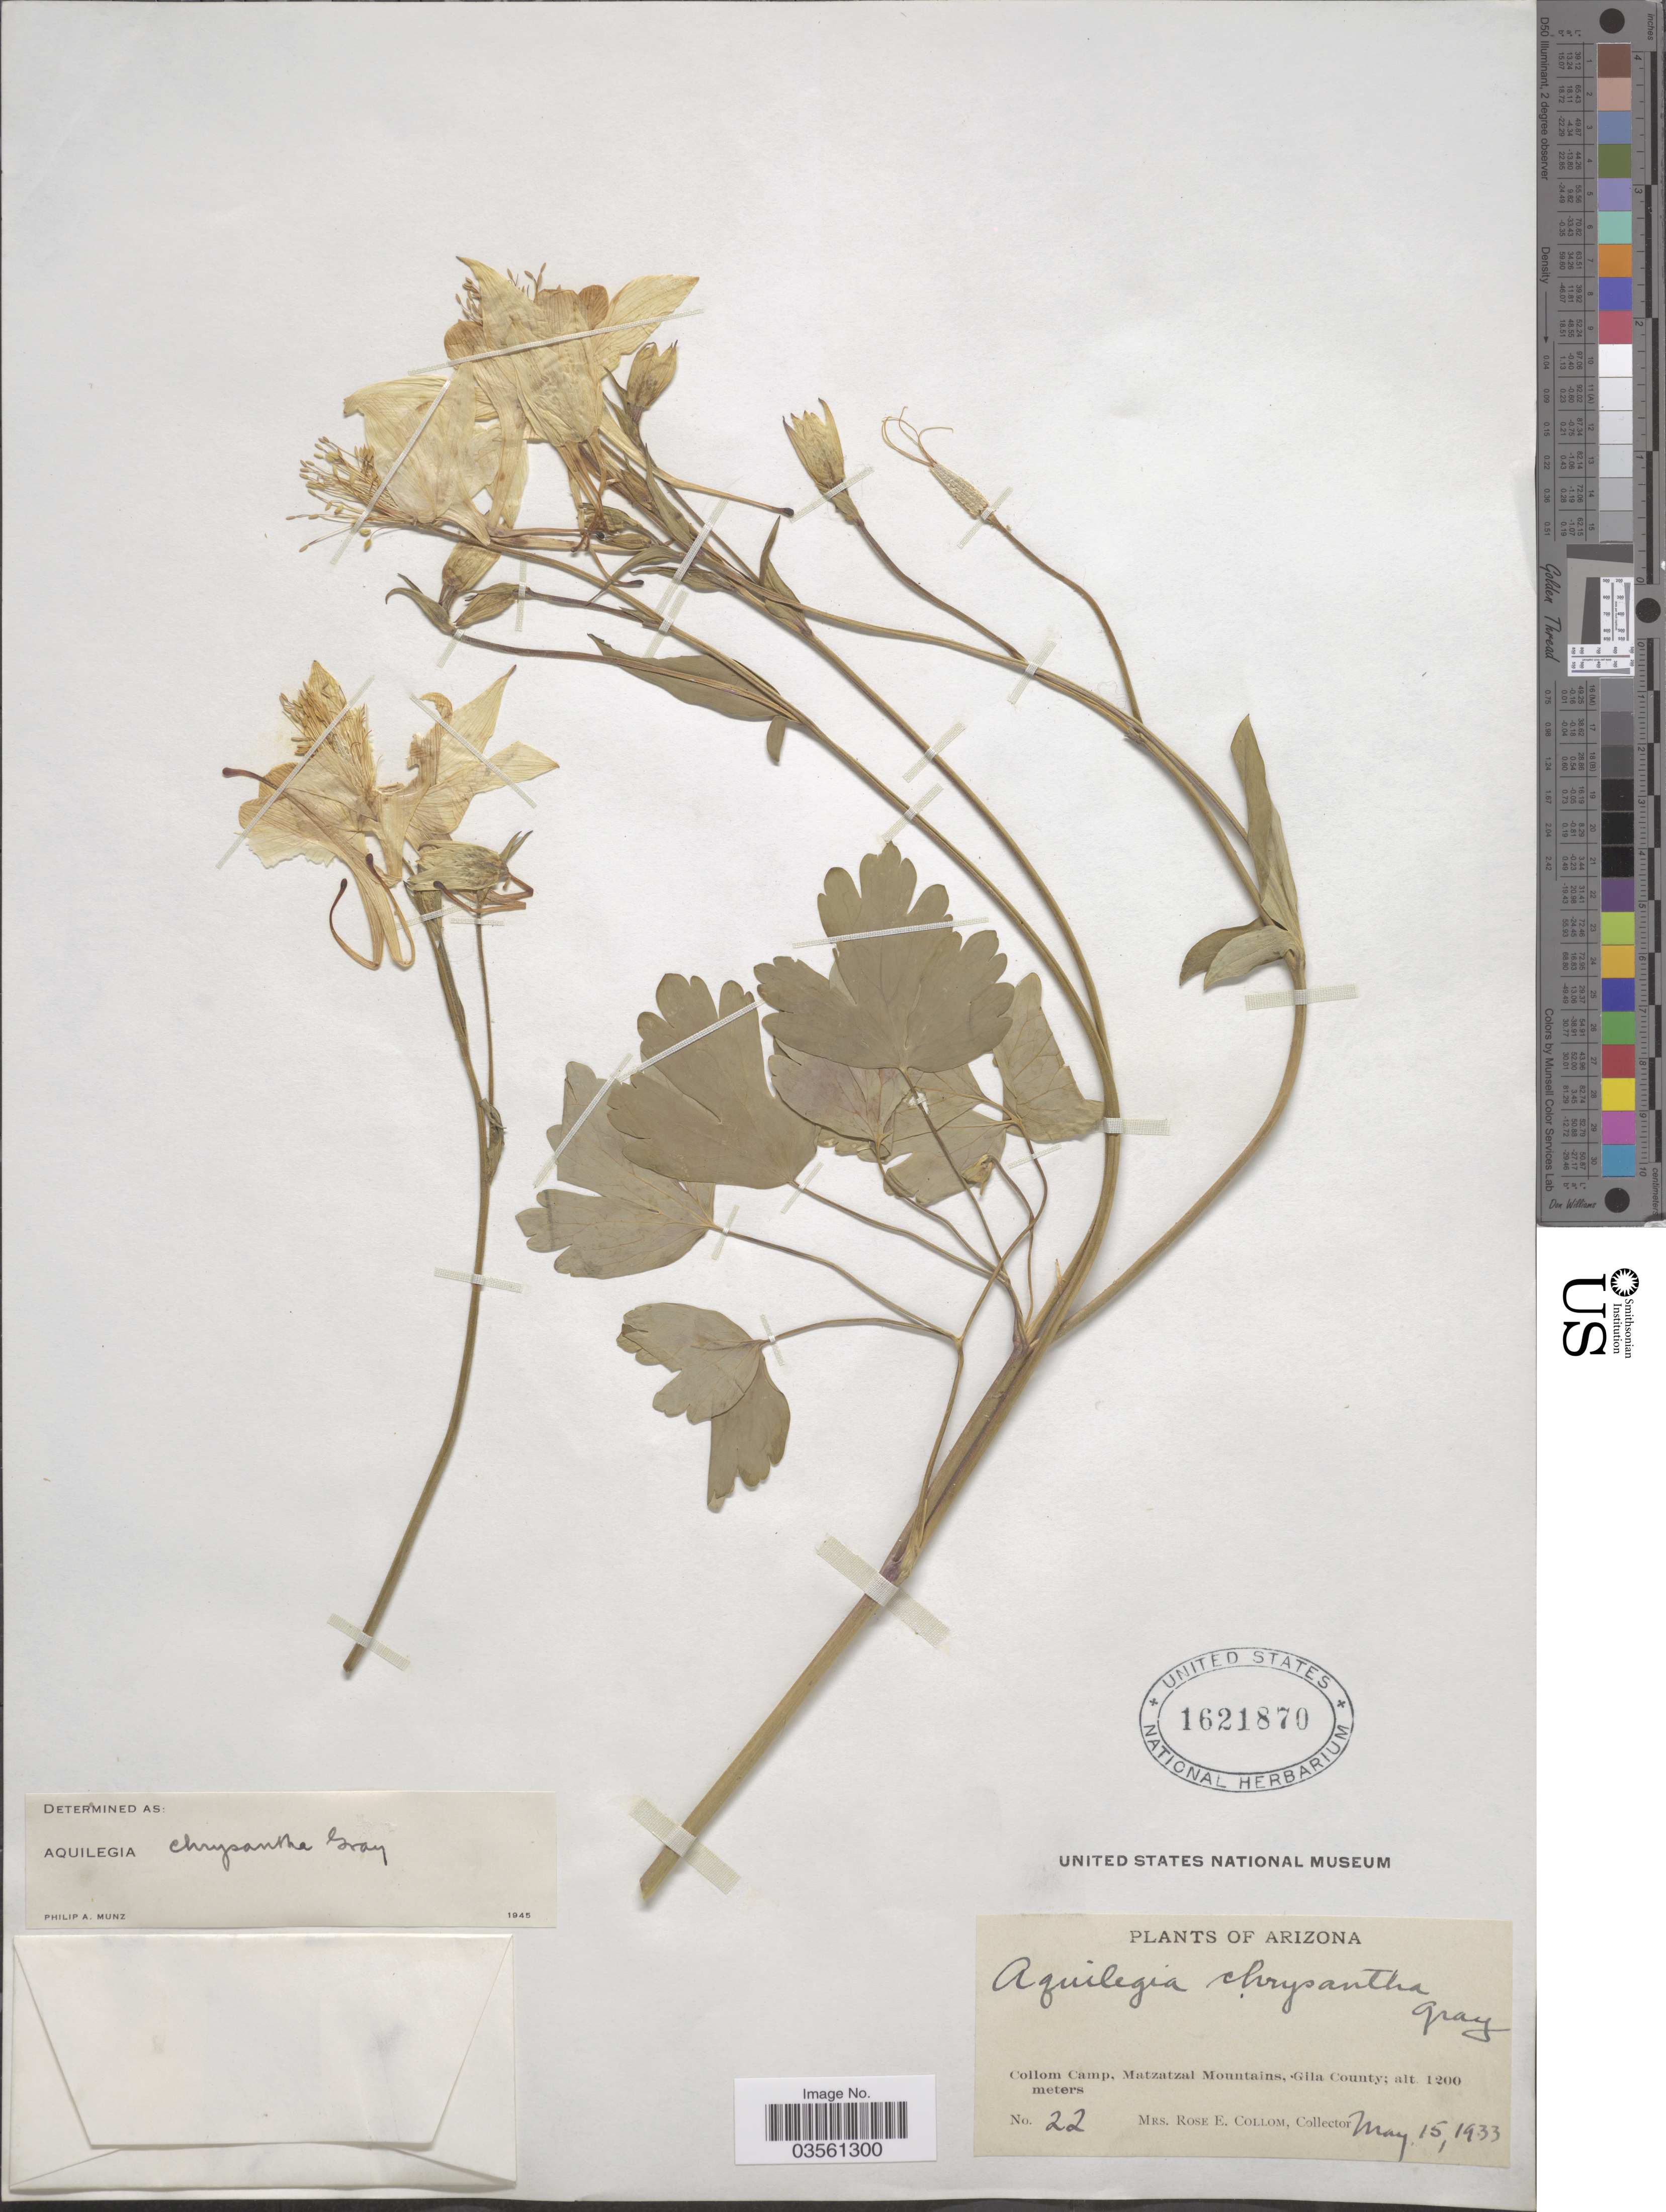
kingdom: Plantae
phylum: Tracheophyta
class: Magnoliopsida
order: Ranunculales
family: Ranunculaceae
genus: Aquilegia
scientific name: Aquilegia chrysantha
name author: A. Gray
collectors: R. E. Collom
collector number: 22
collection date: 1933-05-15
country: United States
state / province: Arizona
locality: Collom Camp, Matzatzal Mountains, Gila County.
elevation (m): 1200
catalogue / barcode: US 1621870